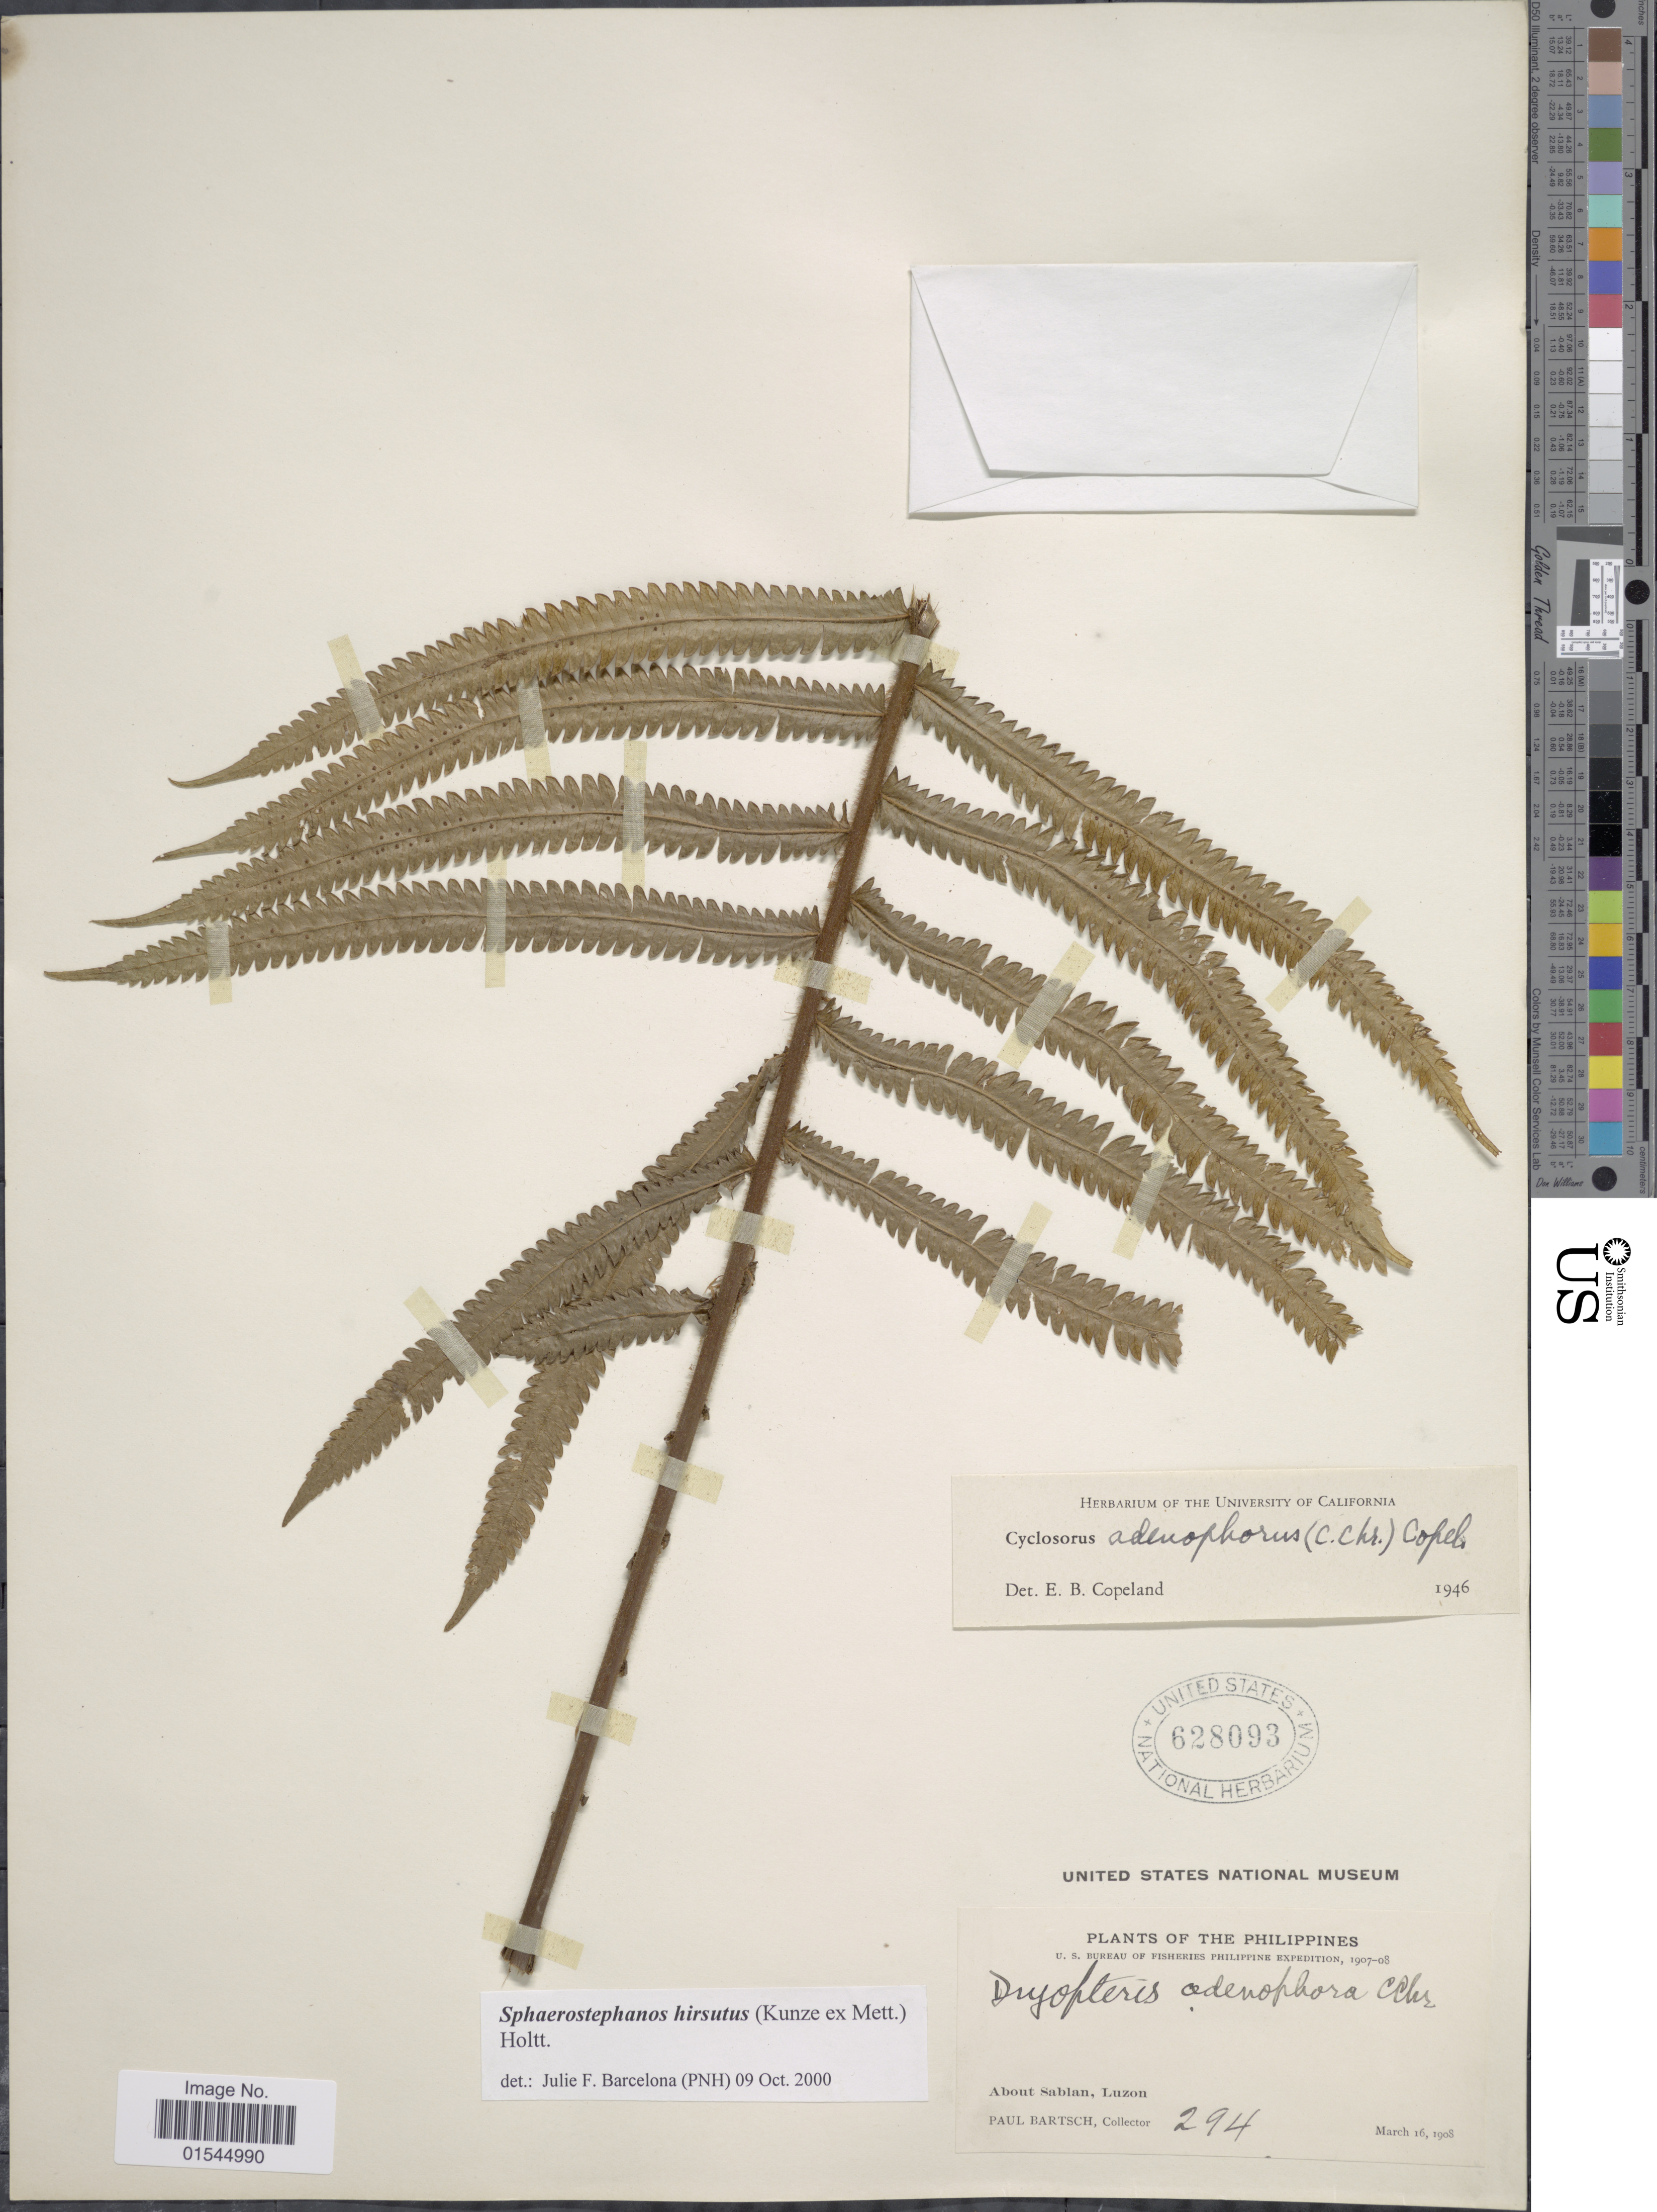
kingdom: Plantae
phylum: Tracheophyta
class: Polypodiopsida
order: Polypodiales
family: Thelypteridaceae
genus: Sphaerostephanos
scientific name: Sphaerostephanos hirsutus var. hirsutus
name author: (Kunze ex Mett.) Holttum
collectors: P. Bartsch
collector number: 294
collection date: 1908-03-16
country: Philippines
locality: About Sablan, Luzon.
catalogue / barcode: US 628093